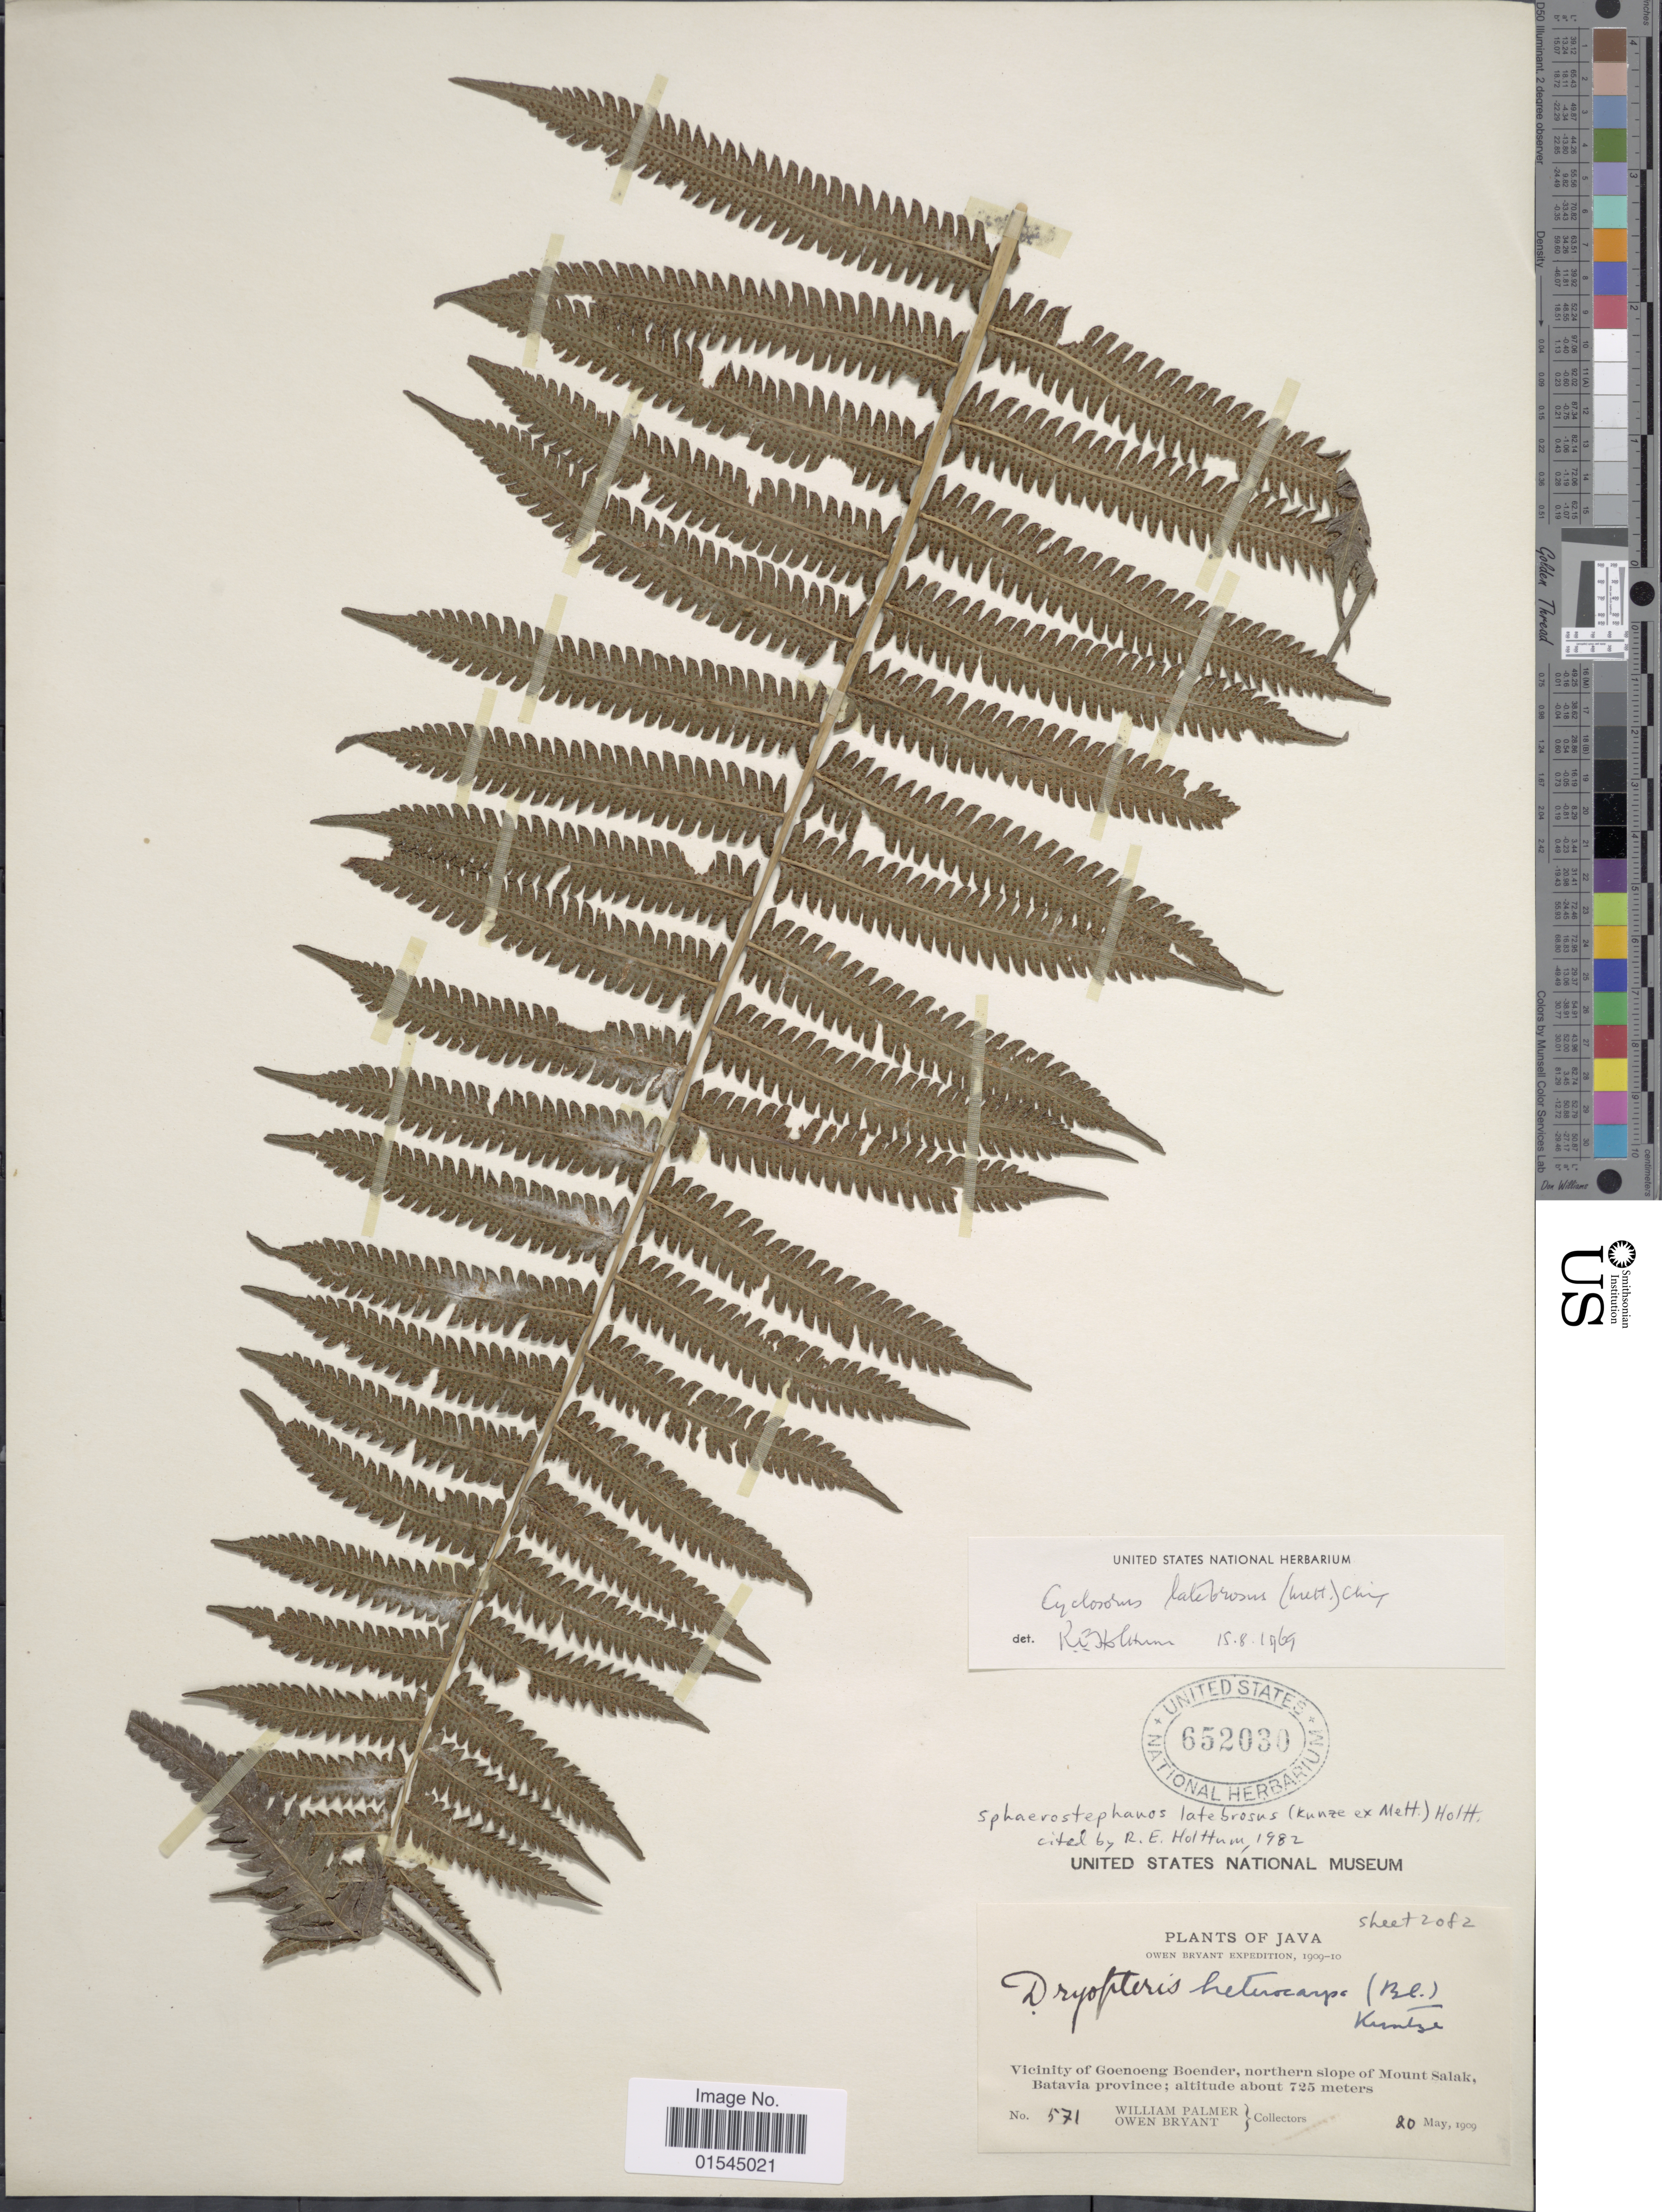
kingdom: Plantae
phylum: Tracheophyta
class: Polypodiopsida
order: Polypodiales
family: Thelypteridaceae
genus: Sphaerostephanos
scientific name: Sphaerostephanos latebrosus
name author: (Kunze ex Mett.) Holttum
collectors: W. Palmer & O. Bryant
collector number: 571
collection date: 1909-05-20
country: Indonesia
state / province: Java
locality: Java. Vicinity of Goenoeng Boender, northern slope of Mount Salak, Batavia province.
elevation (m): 725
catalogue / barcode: US 652030